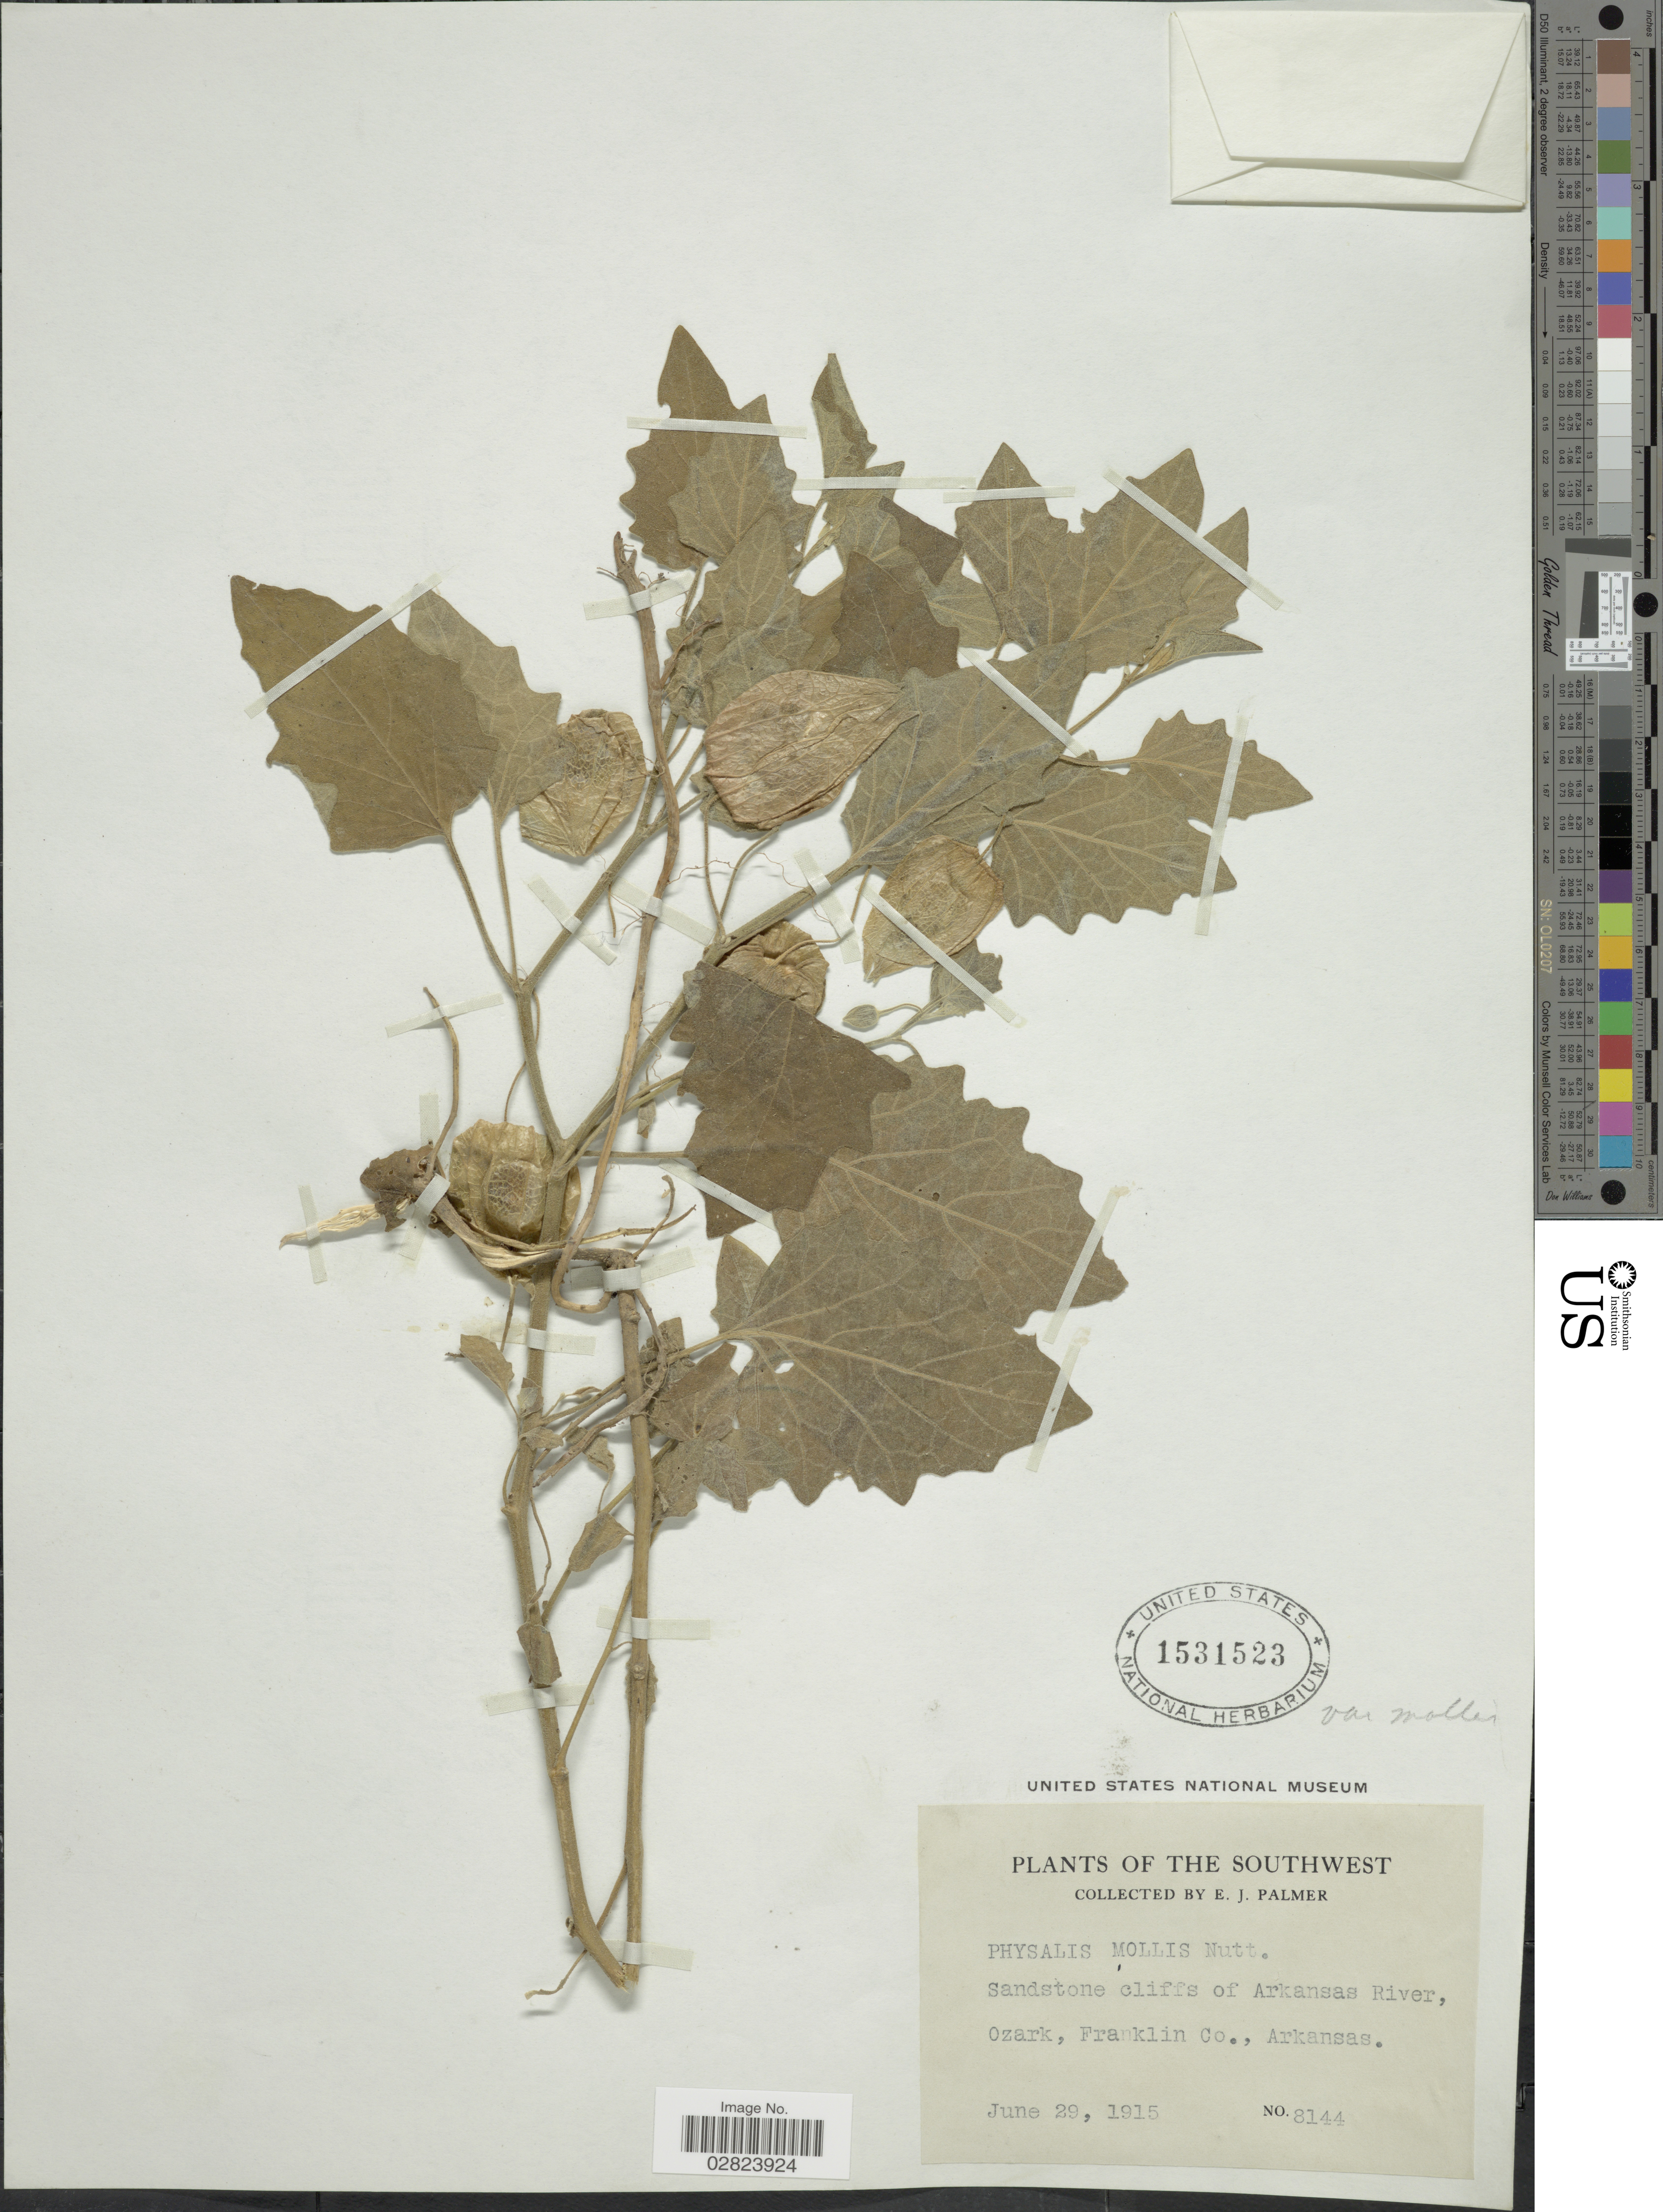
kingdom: Plantae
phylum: Tracheophyta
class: Magnoliopsida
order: Solanales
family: Solanaceae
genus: Physalis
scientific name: Physalis mollis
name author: Nutt.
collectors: E. J. Palmer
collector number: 8144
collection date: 1915-06-29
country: United States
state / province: Arkansas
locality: Sandstone cliffs of Arkansas River, Ozark, Franklin Co.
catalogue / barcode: US 1531523